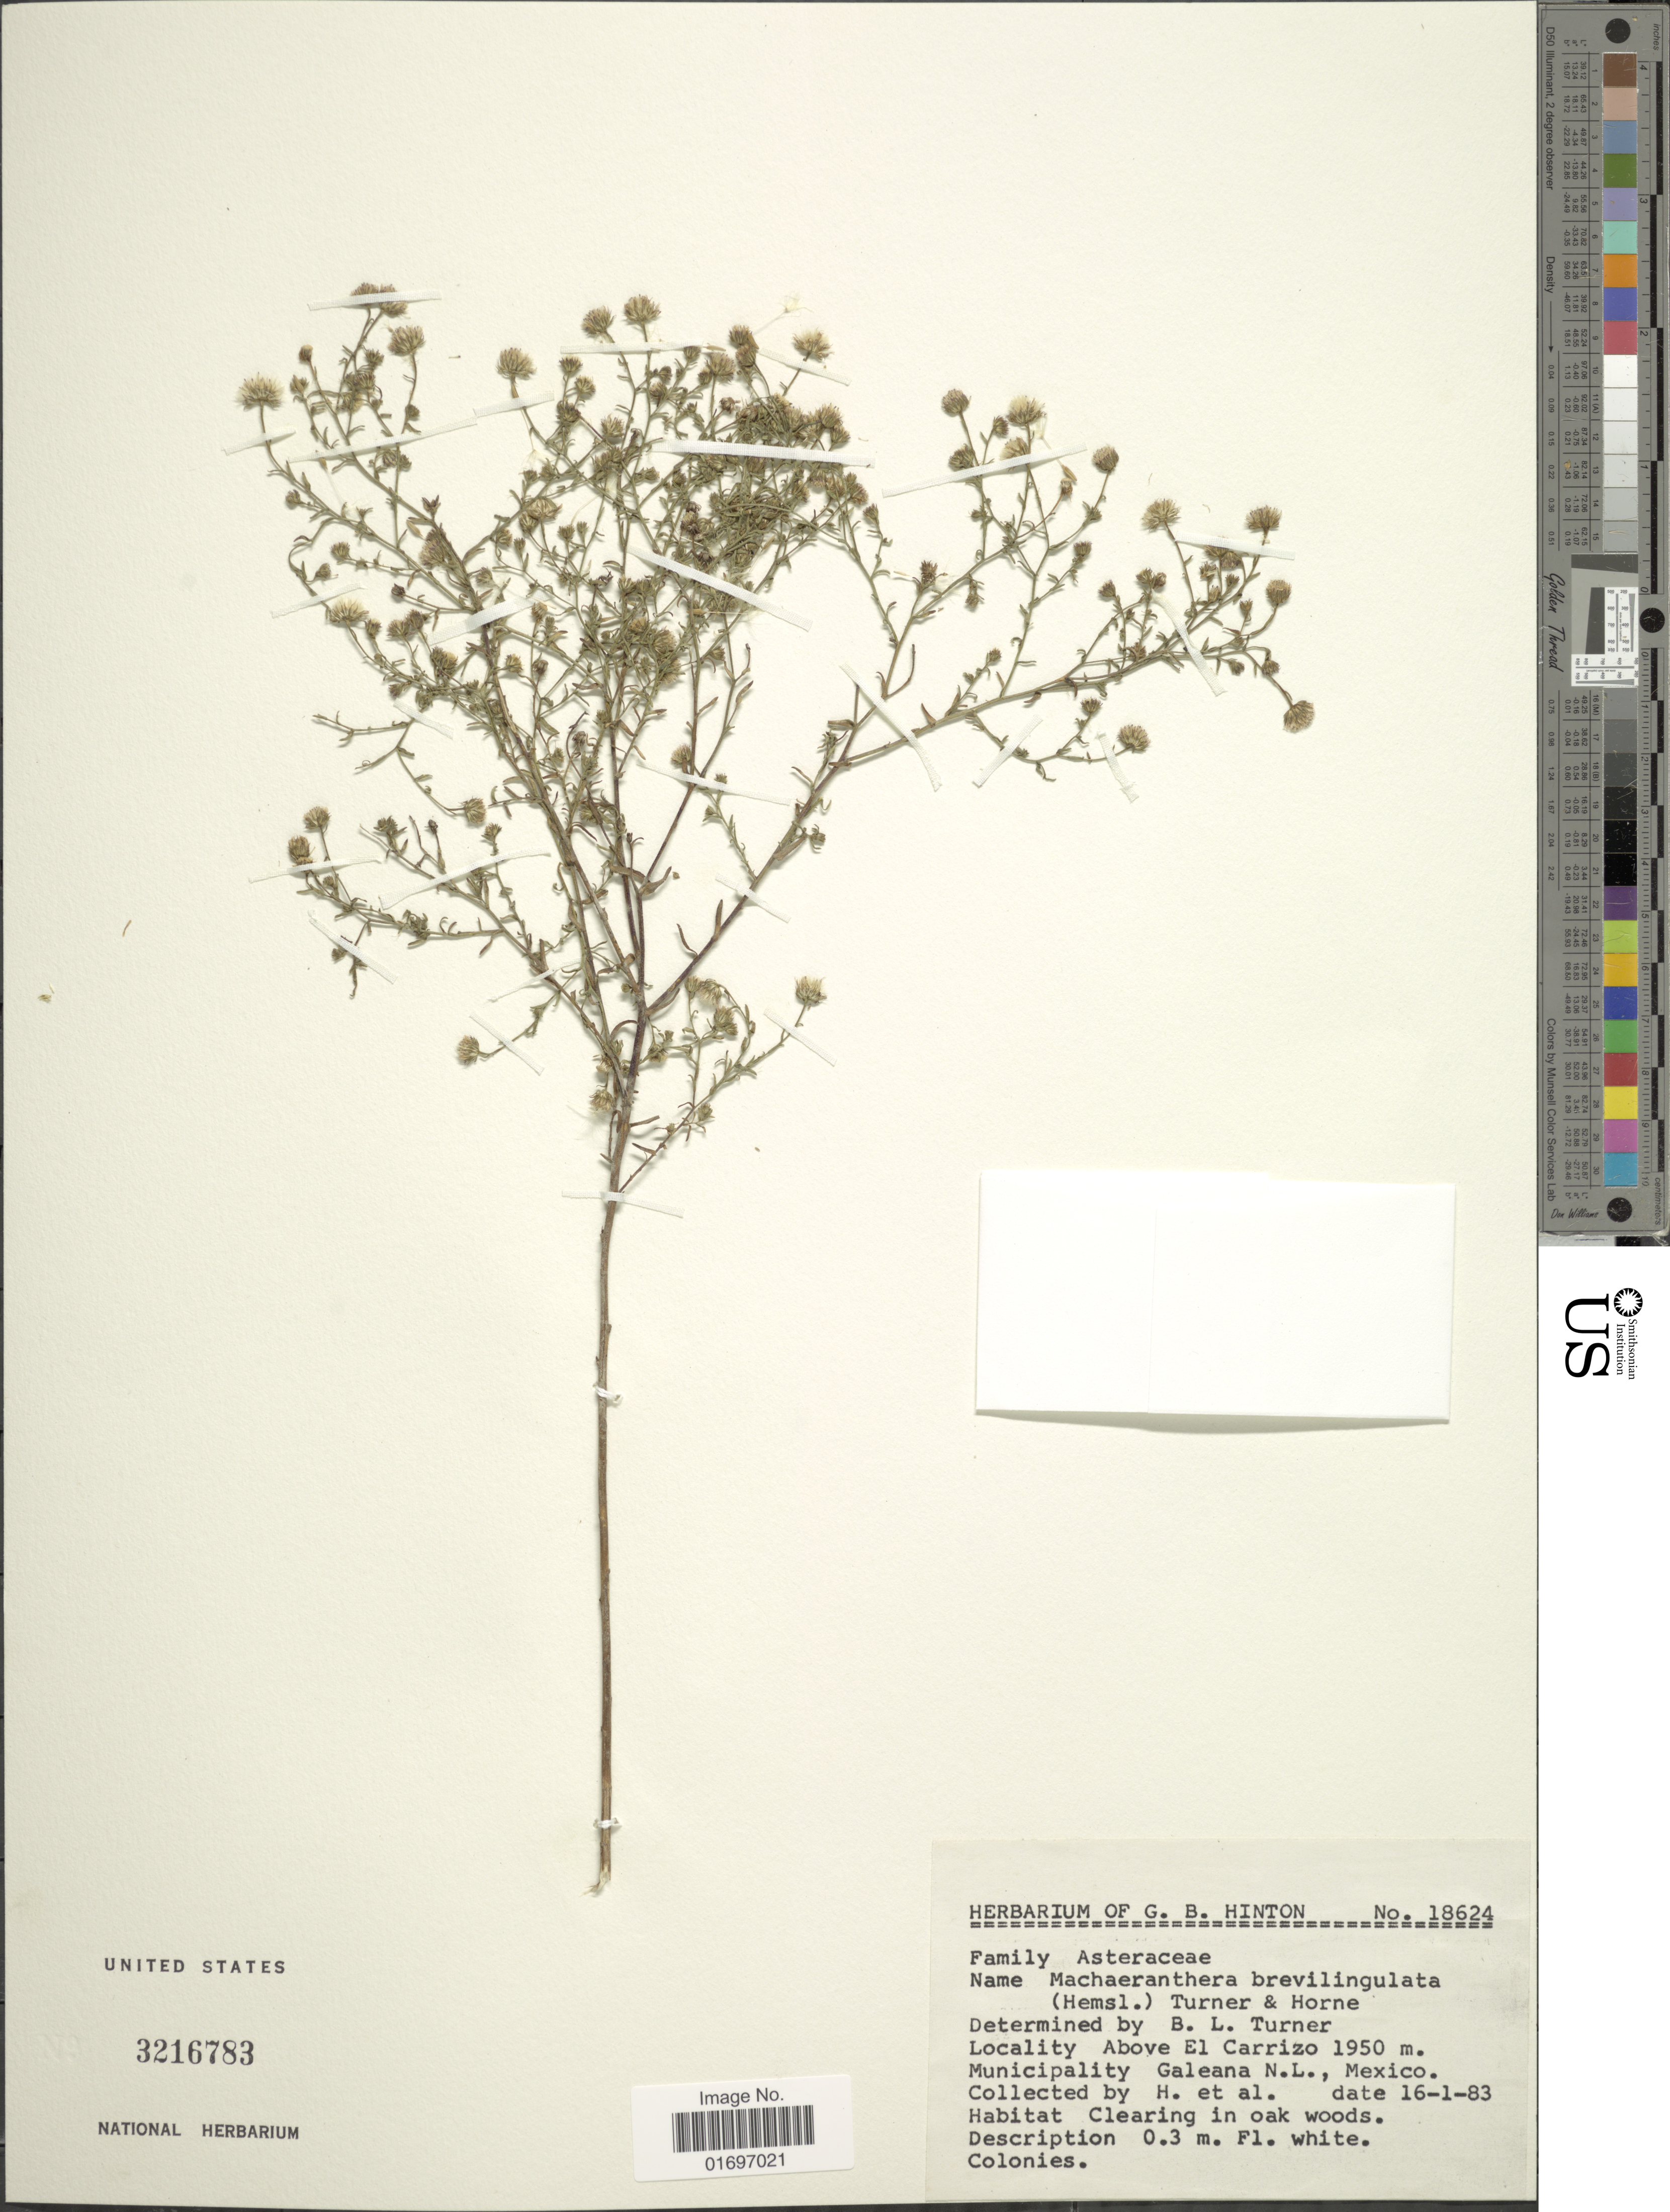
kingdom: Plantae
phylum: Tracheophyta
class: Magnoliopsida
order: Asterales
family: Asteraceae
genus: Psilactis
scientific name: Psilactis brevilingulata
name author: Sch. Bip. ex Hemsl.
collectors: G. B. Hinton & et al.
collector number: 18624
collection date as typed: Transcribed d/m/y: 16/1/83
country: Mexico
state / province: México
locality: Above El Carrizo. Municipality Galeana N.L., Mexico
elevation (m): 1950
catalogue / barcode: US 3216783